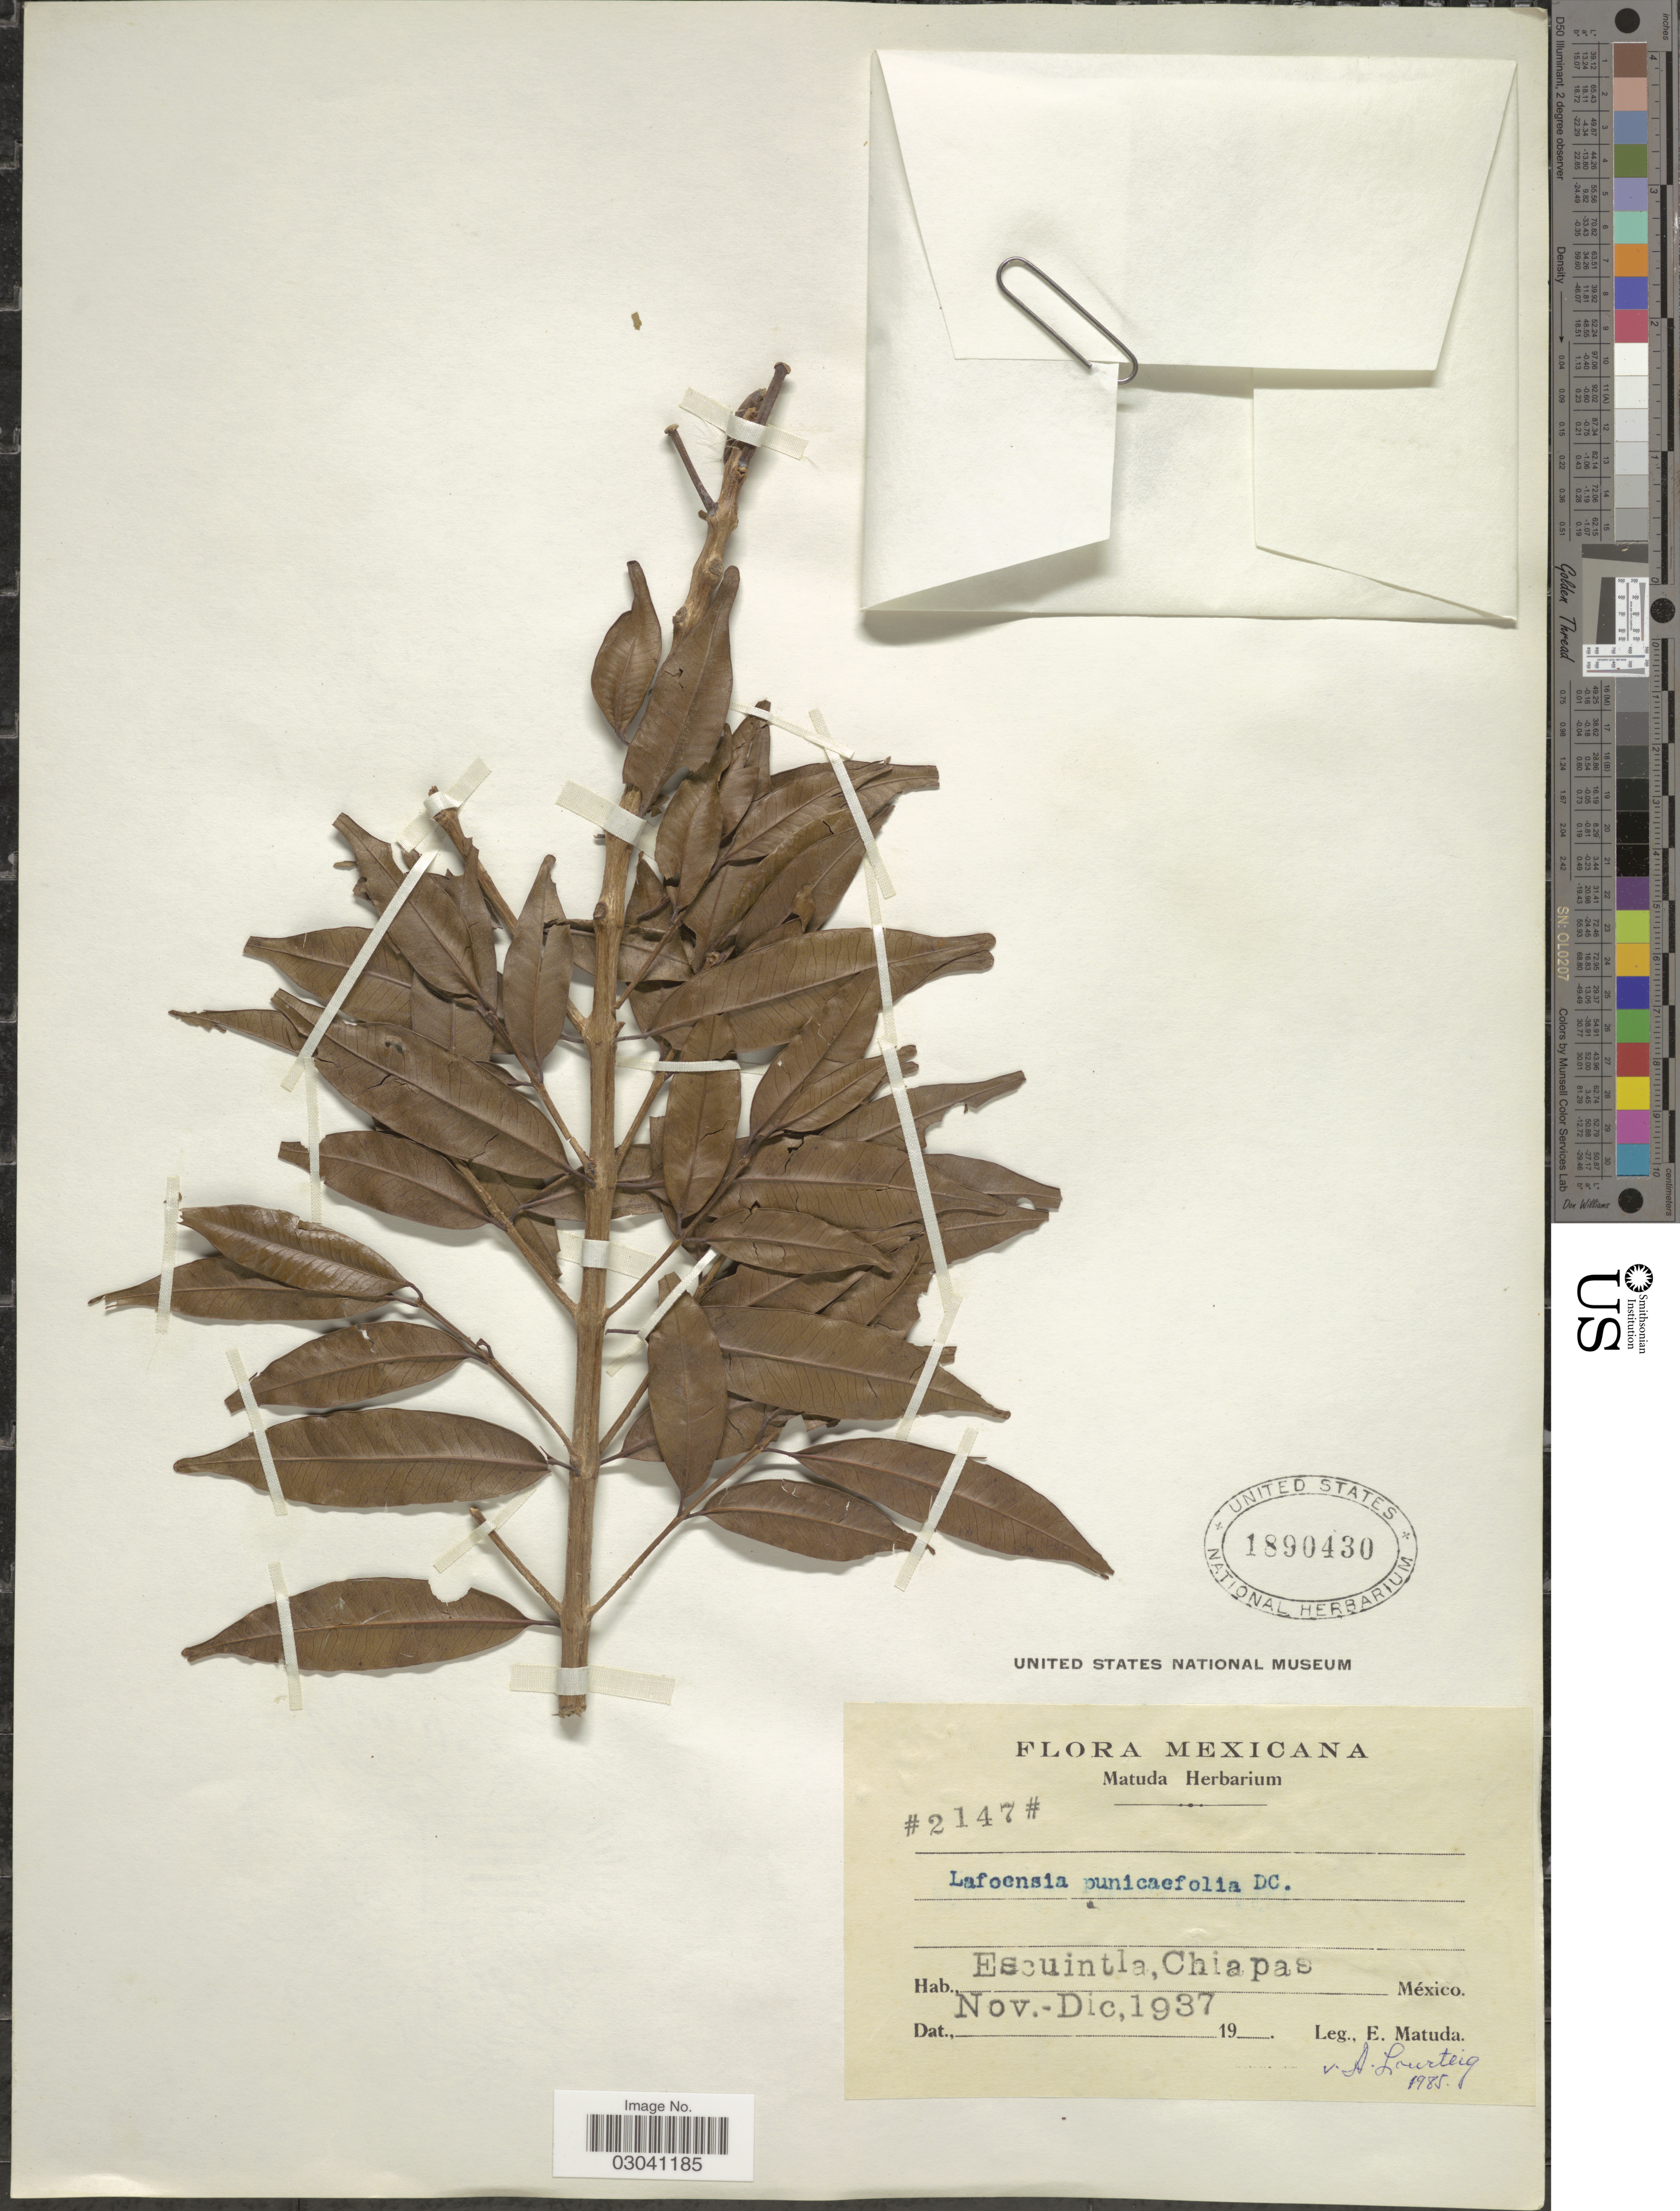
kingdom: Plantae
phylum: Tracheophyta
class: Magnoliopsida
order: Myrtales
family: Lythraceae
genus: Lafoensia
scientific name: Lafoensia punicifolia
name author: DC.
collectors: E. Matuda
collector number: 2147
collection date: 1937-11/1937-12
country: Mexico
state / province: Chiapas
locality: Escuintla.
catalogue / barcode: US 1890430